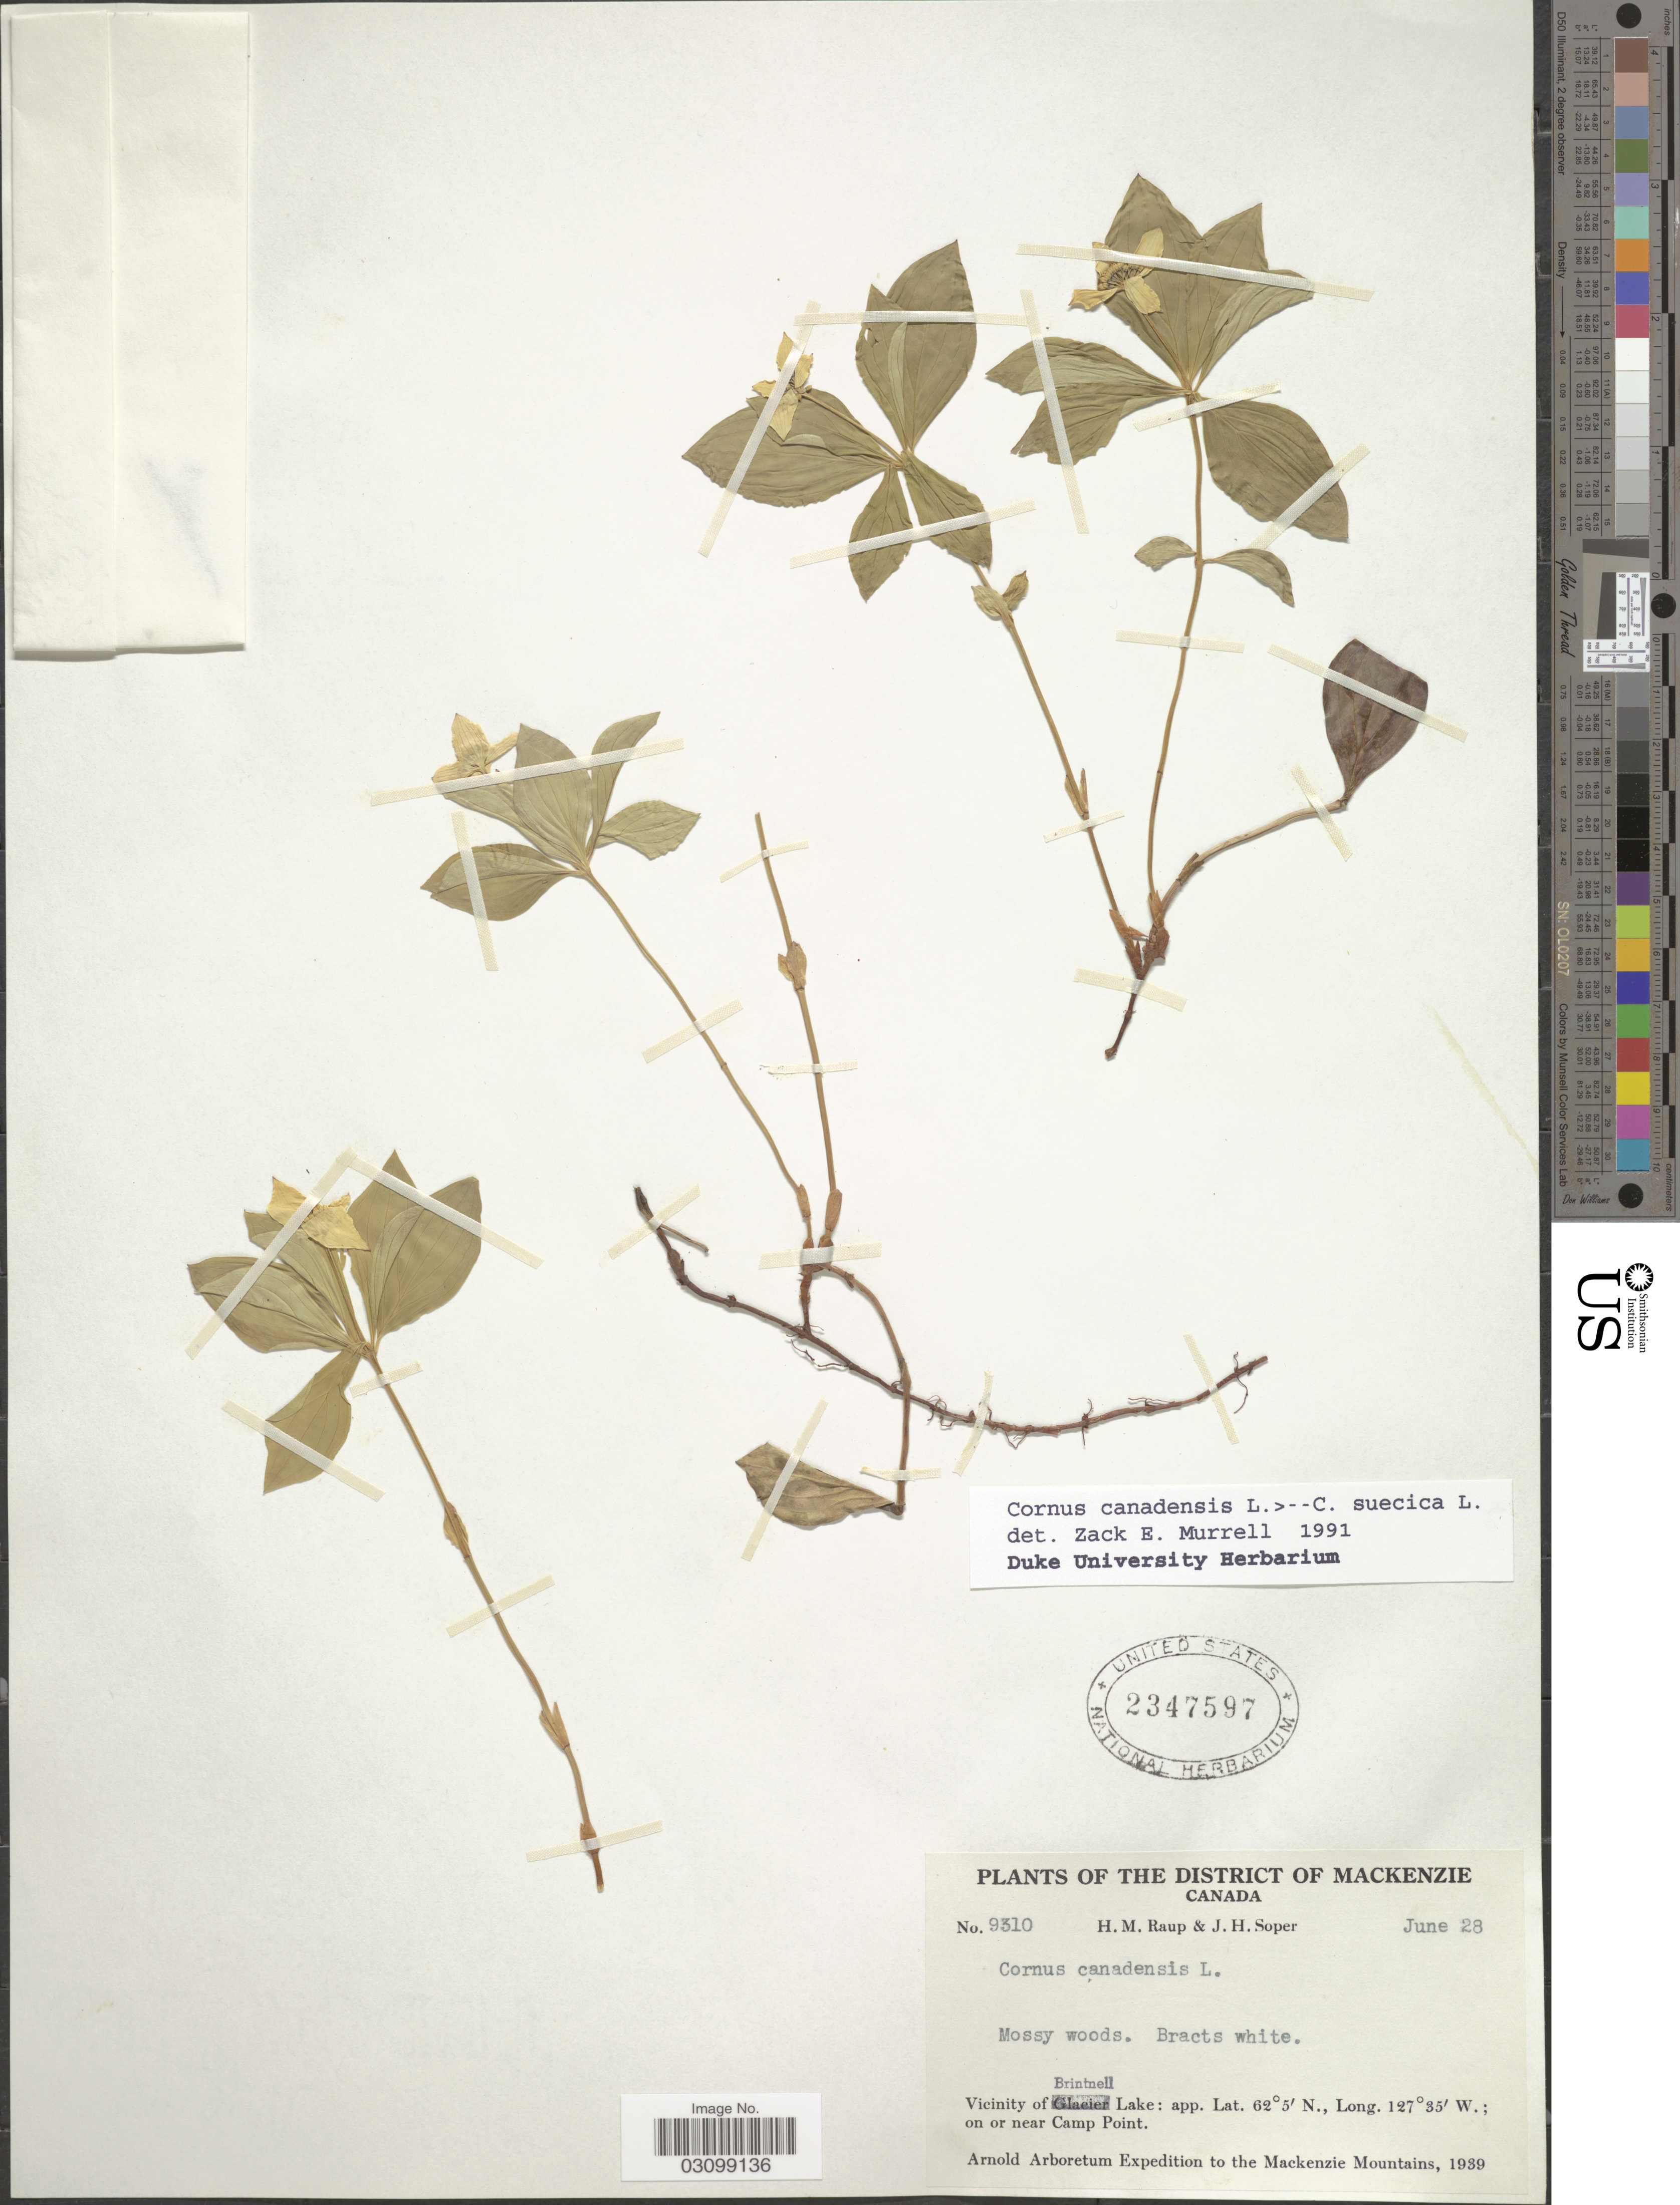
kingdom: Plantae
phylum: Tracheophyta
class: Magnoliopsida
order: Cornales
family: Cornaceae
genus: Cornus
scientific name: Cornus sp.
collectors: H. Raup & J. H. Soper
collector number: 9310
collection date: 1939-06-28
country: Canada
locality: District of Mackenzie. Vicinity of Brintnell Lake; on or near Camp Point.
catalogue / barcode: US 2347597